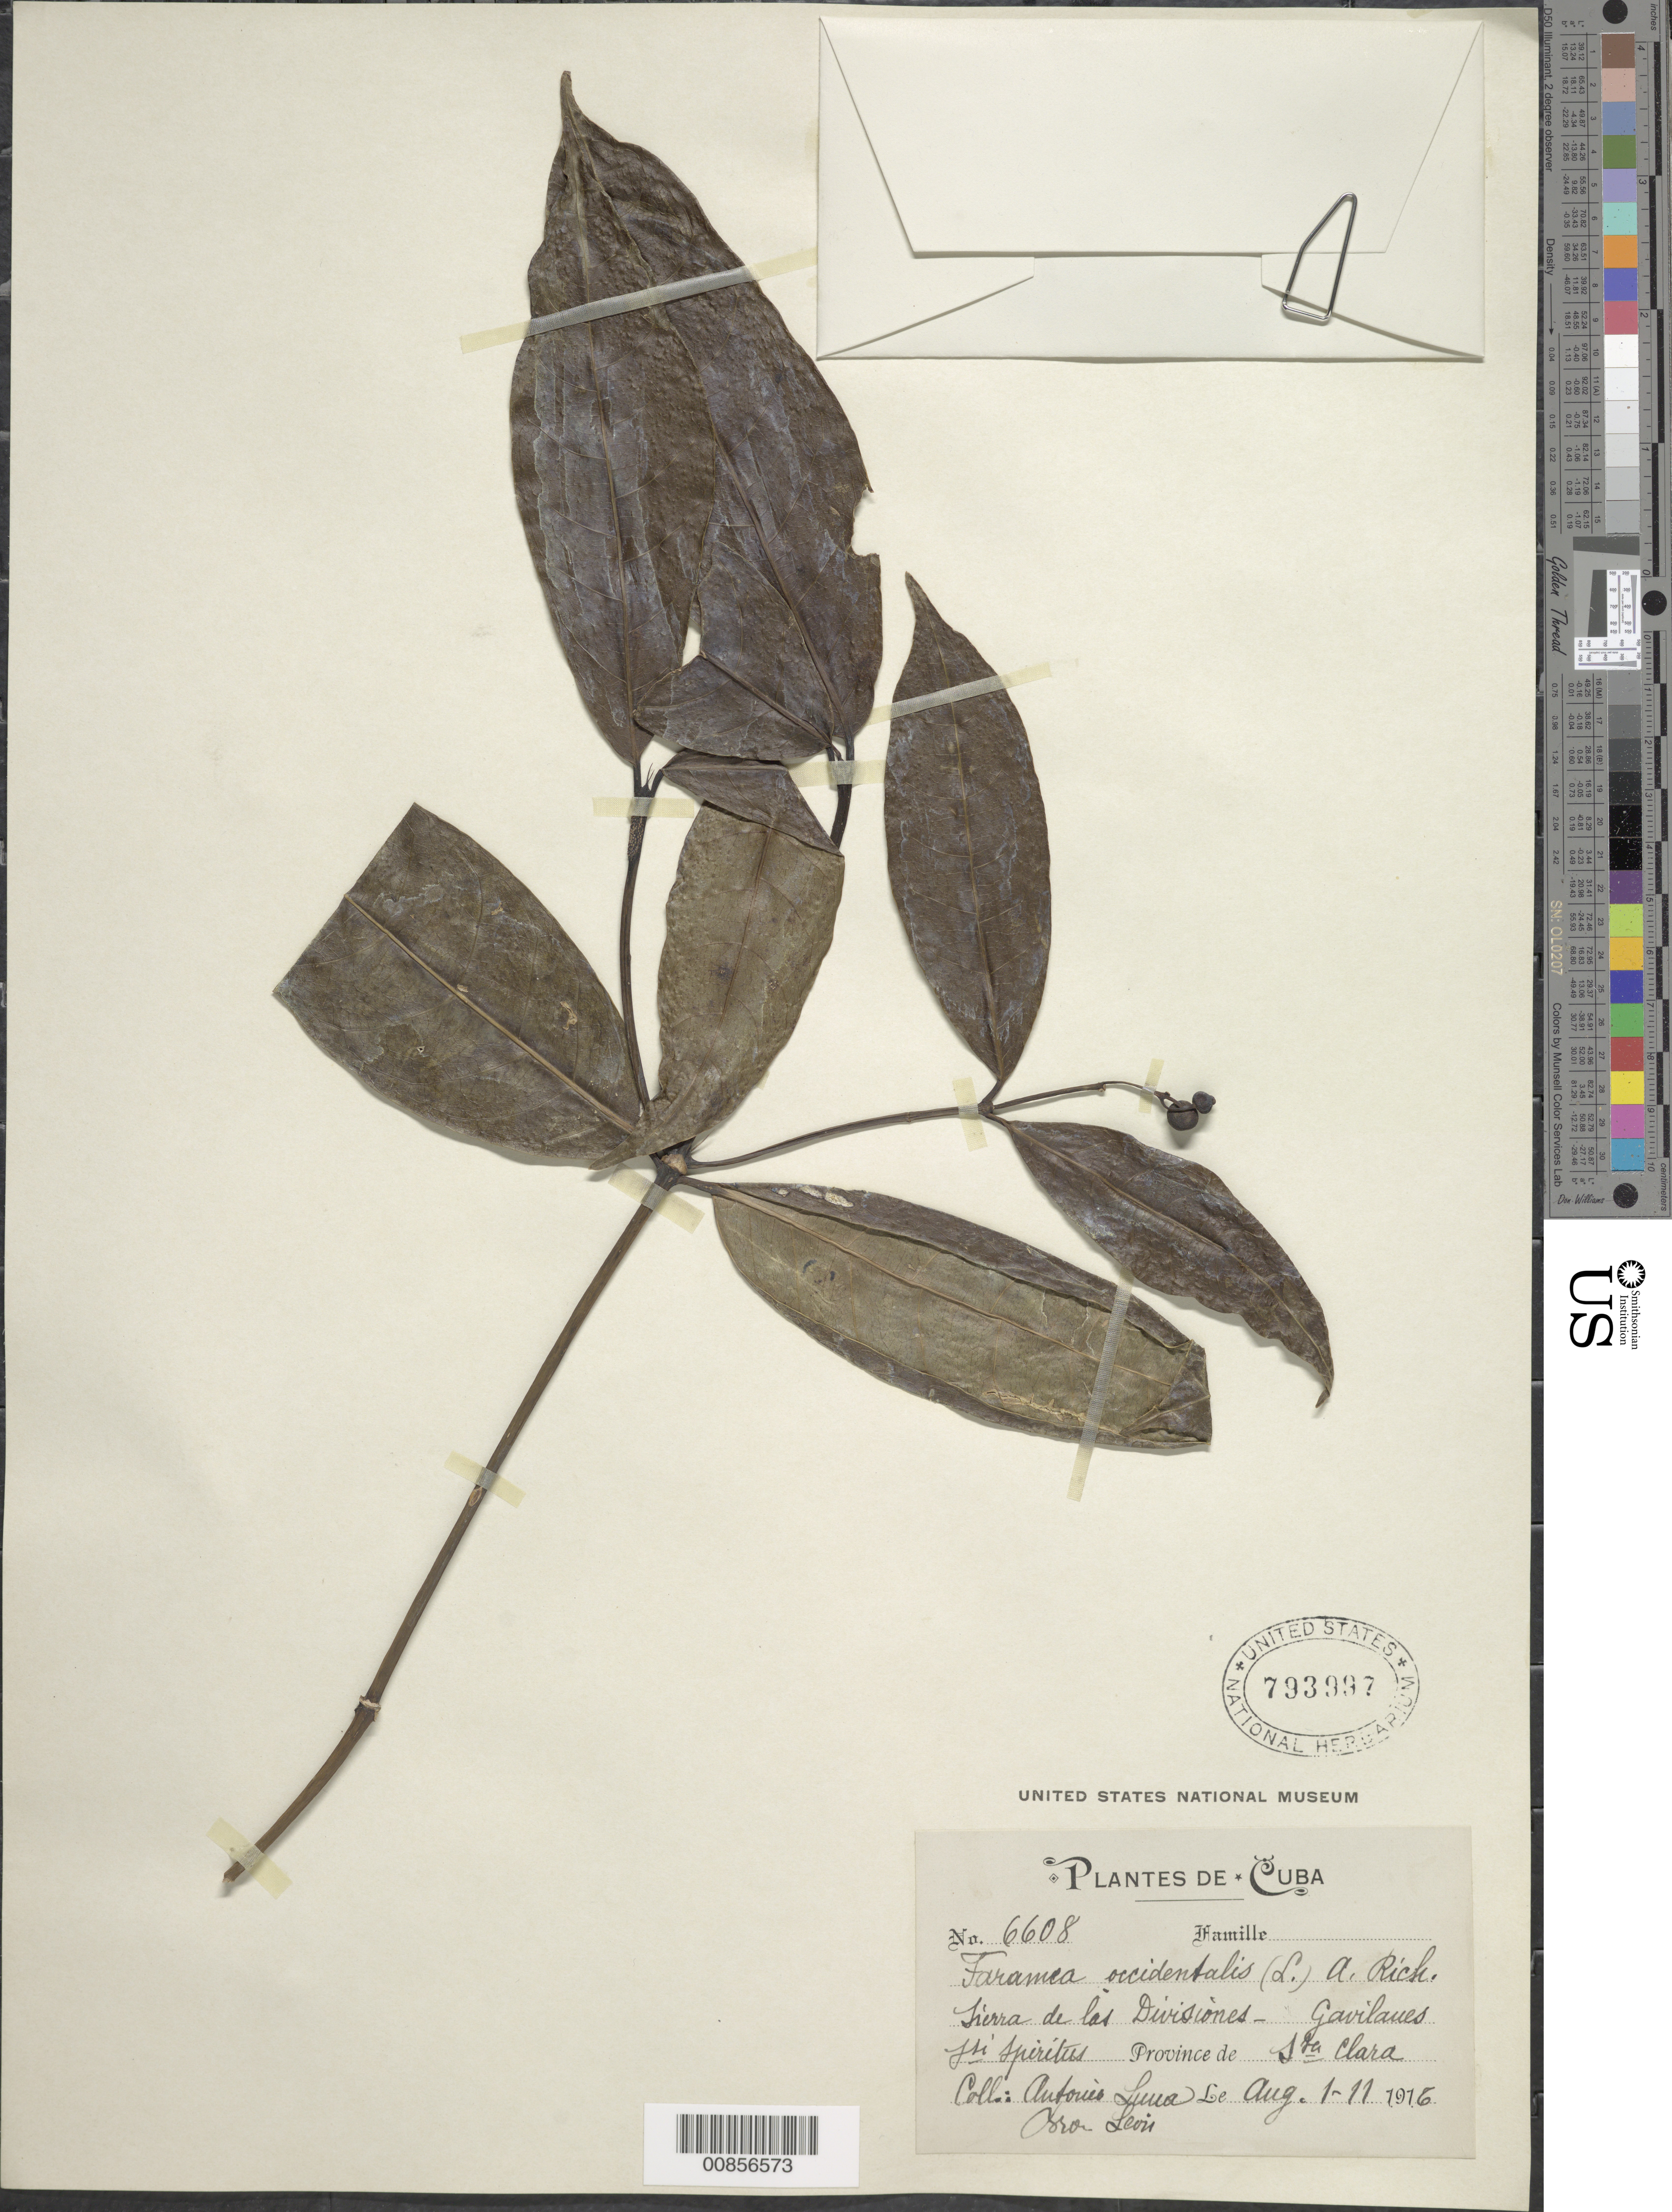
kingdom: Plantae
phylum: Tracheophyta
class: Magnoliopsida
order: Gentianales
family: Rubiaceae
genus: Faramea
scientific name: Faramea occidentalis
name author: (L.) A. Rich.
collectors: A. Luua & Bro. León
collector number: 6608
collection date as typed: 01 Aug 1916 to 11 Aug 1916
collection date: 1916-08-01/1916-08-11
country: Cuba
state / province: Las Villas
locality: Sierra de las Divisiones- Gavilaues Sti. Spiritus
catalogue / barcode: US 793997